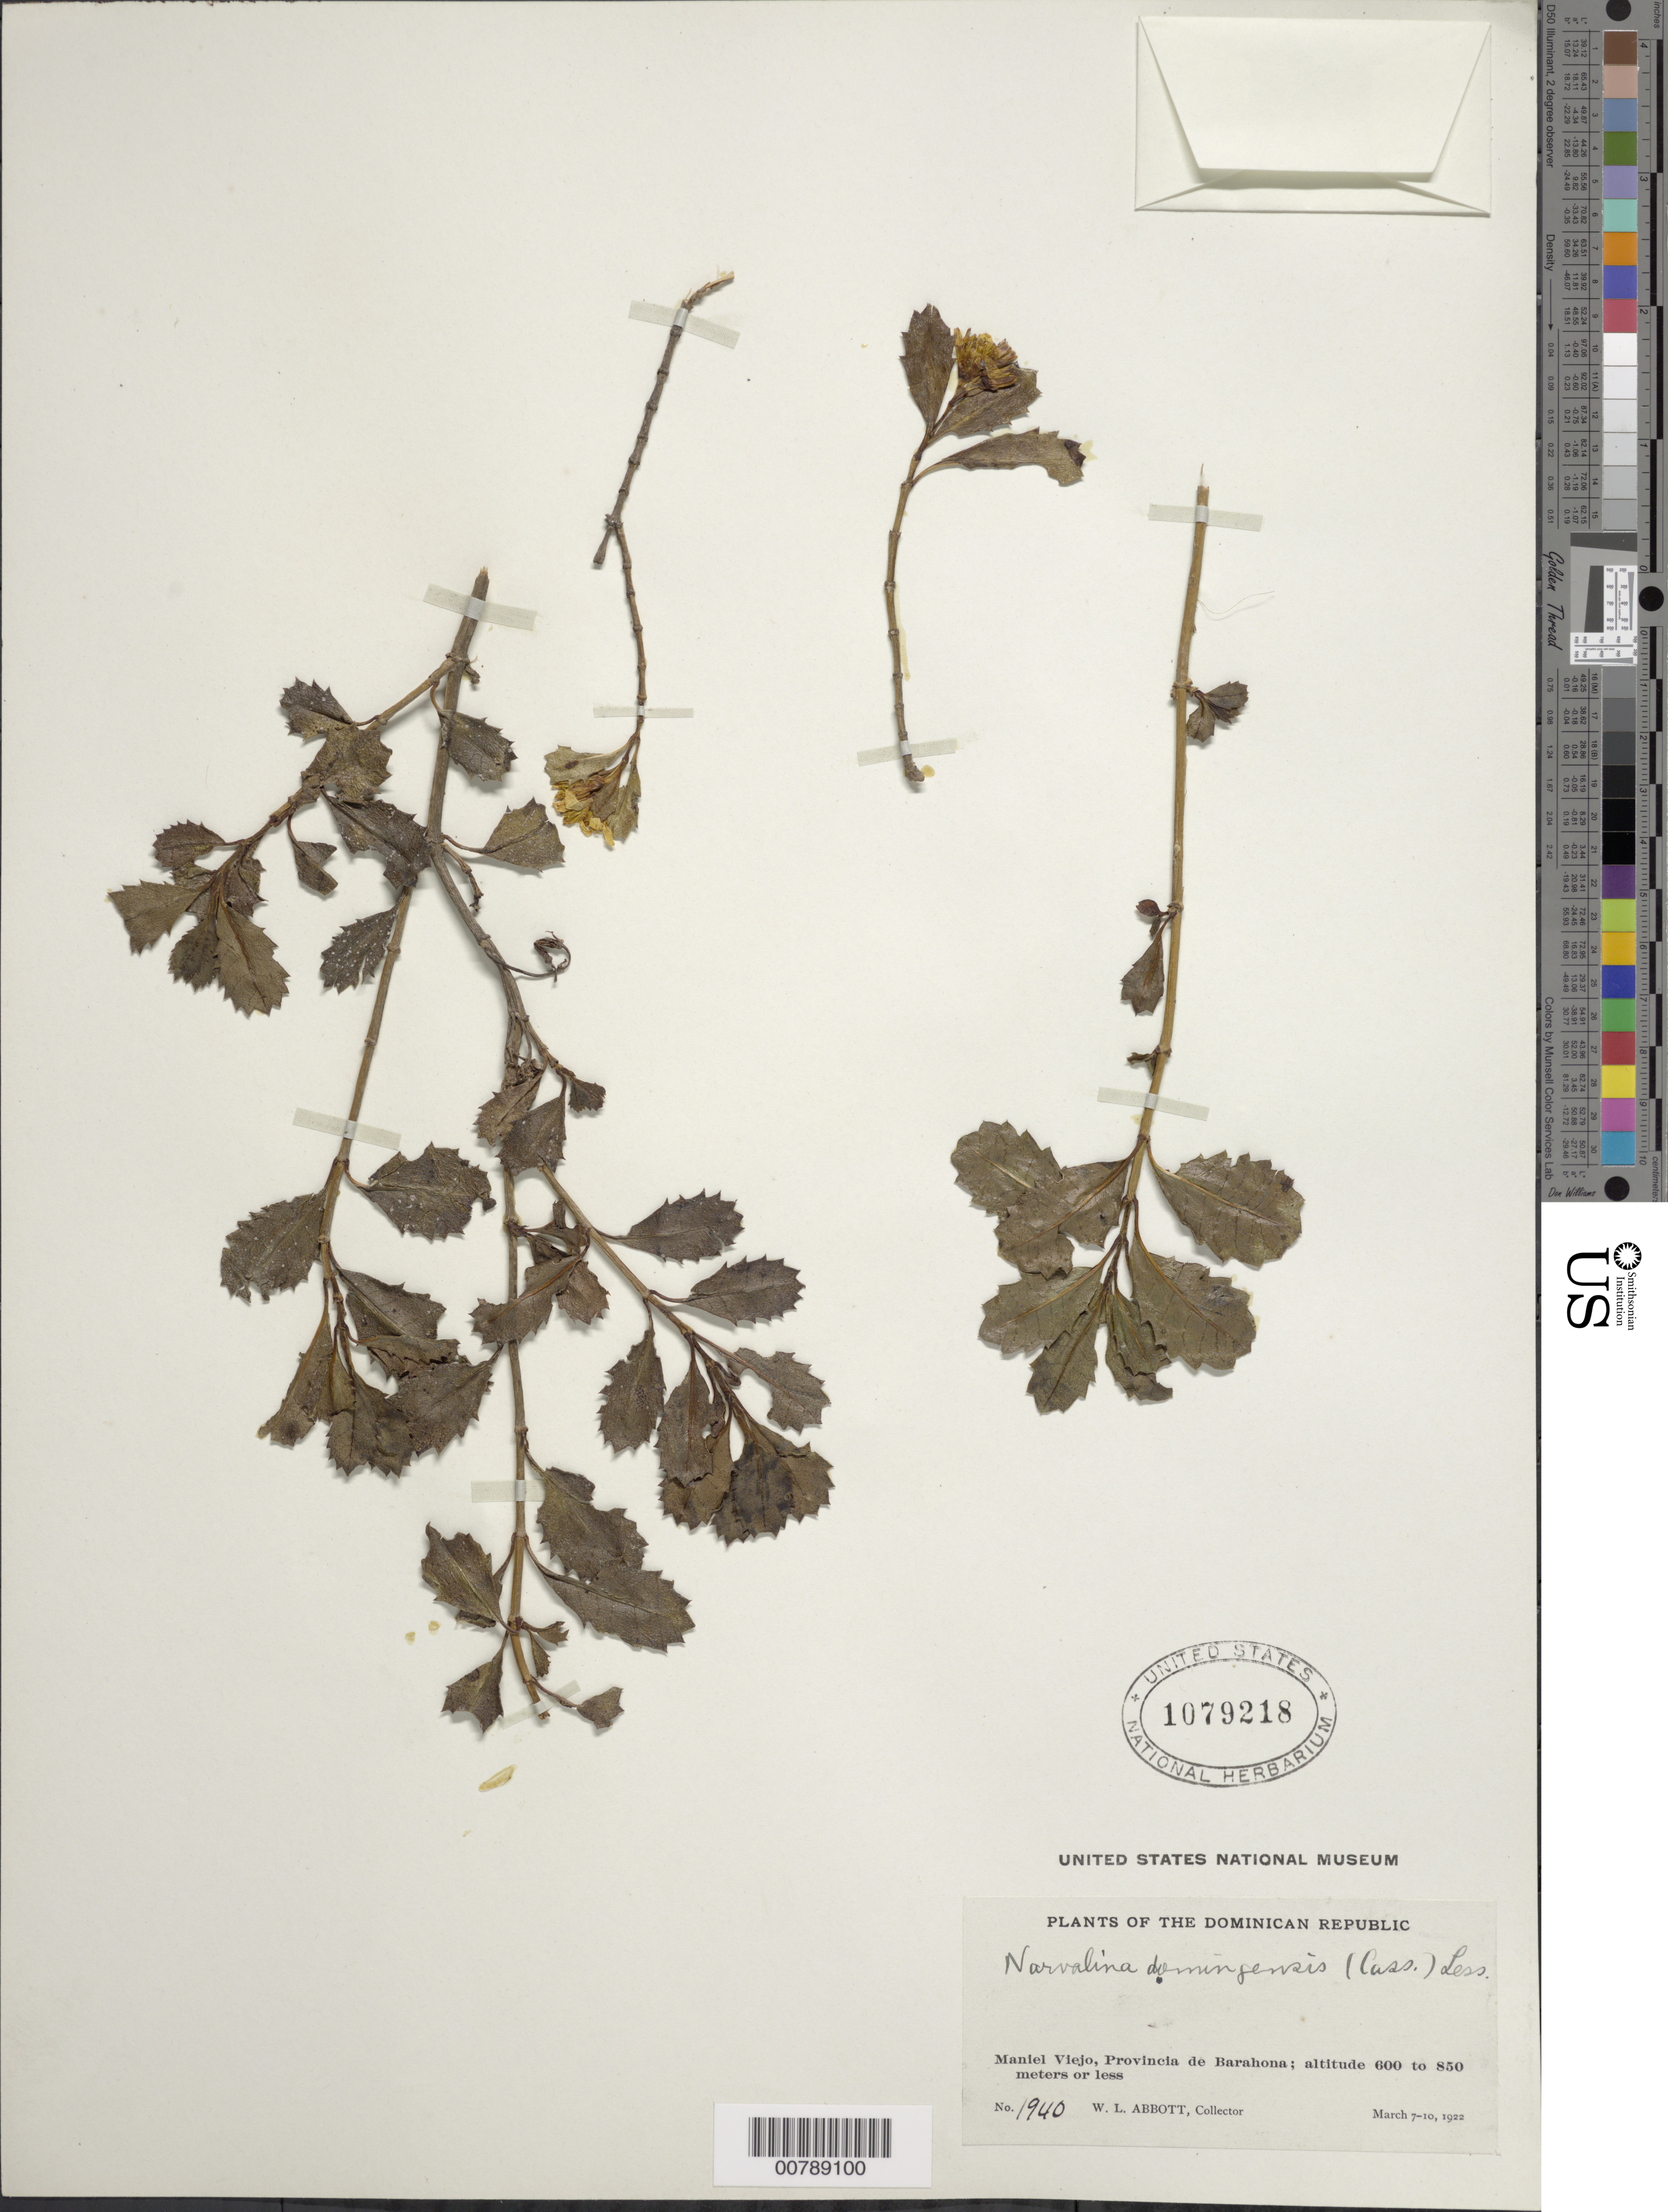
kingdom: Plantae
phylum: Tracheophyta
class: Magnoliopsida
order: Asterales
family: Asteraceae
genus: Narvalina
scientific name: Narvalina domingensis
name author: (Cass.) Less.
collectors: W. L. Abbott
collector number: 1940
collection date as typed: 07 Mar 1922 to 10 Mar 1922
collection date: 1922-03-07/1922-03-10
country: Dominican Republic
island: Hispaniola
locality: Maniel Viejo, Provincia de Barahona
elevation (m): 600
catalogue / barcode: US 1079218